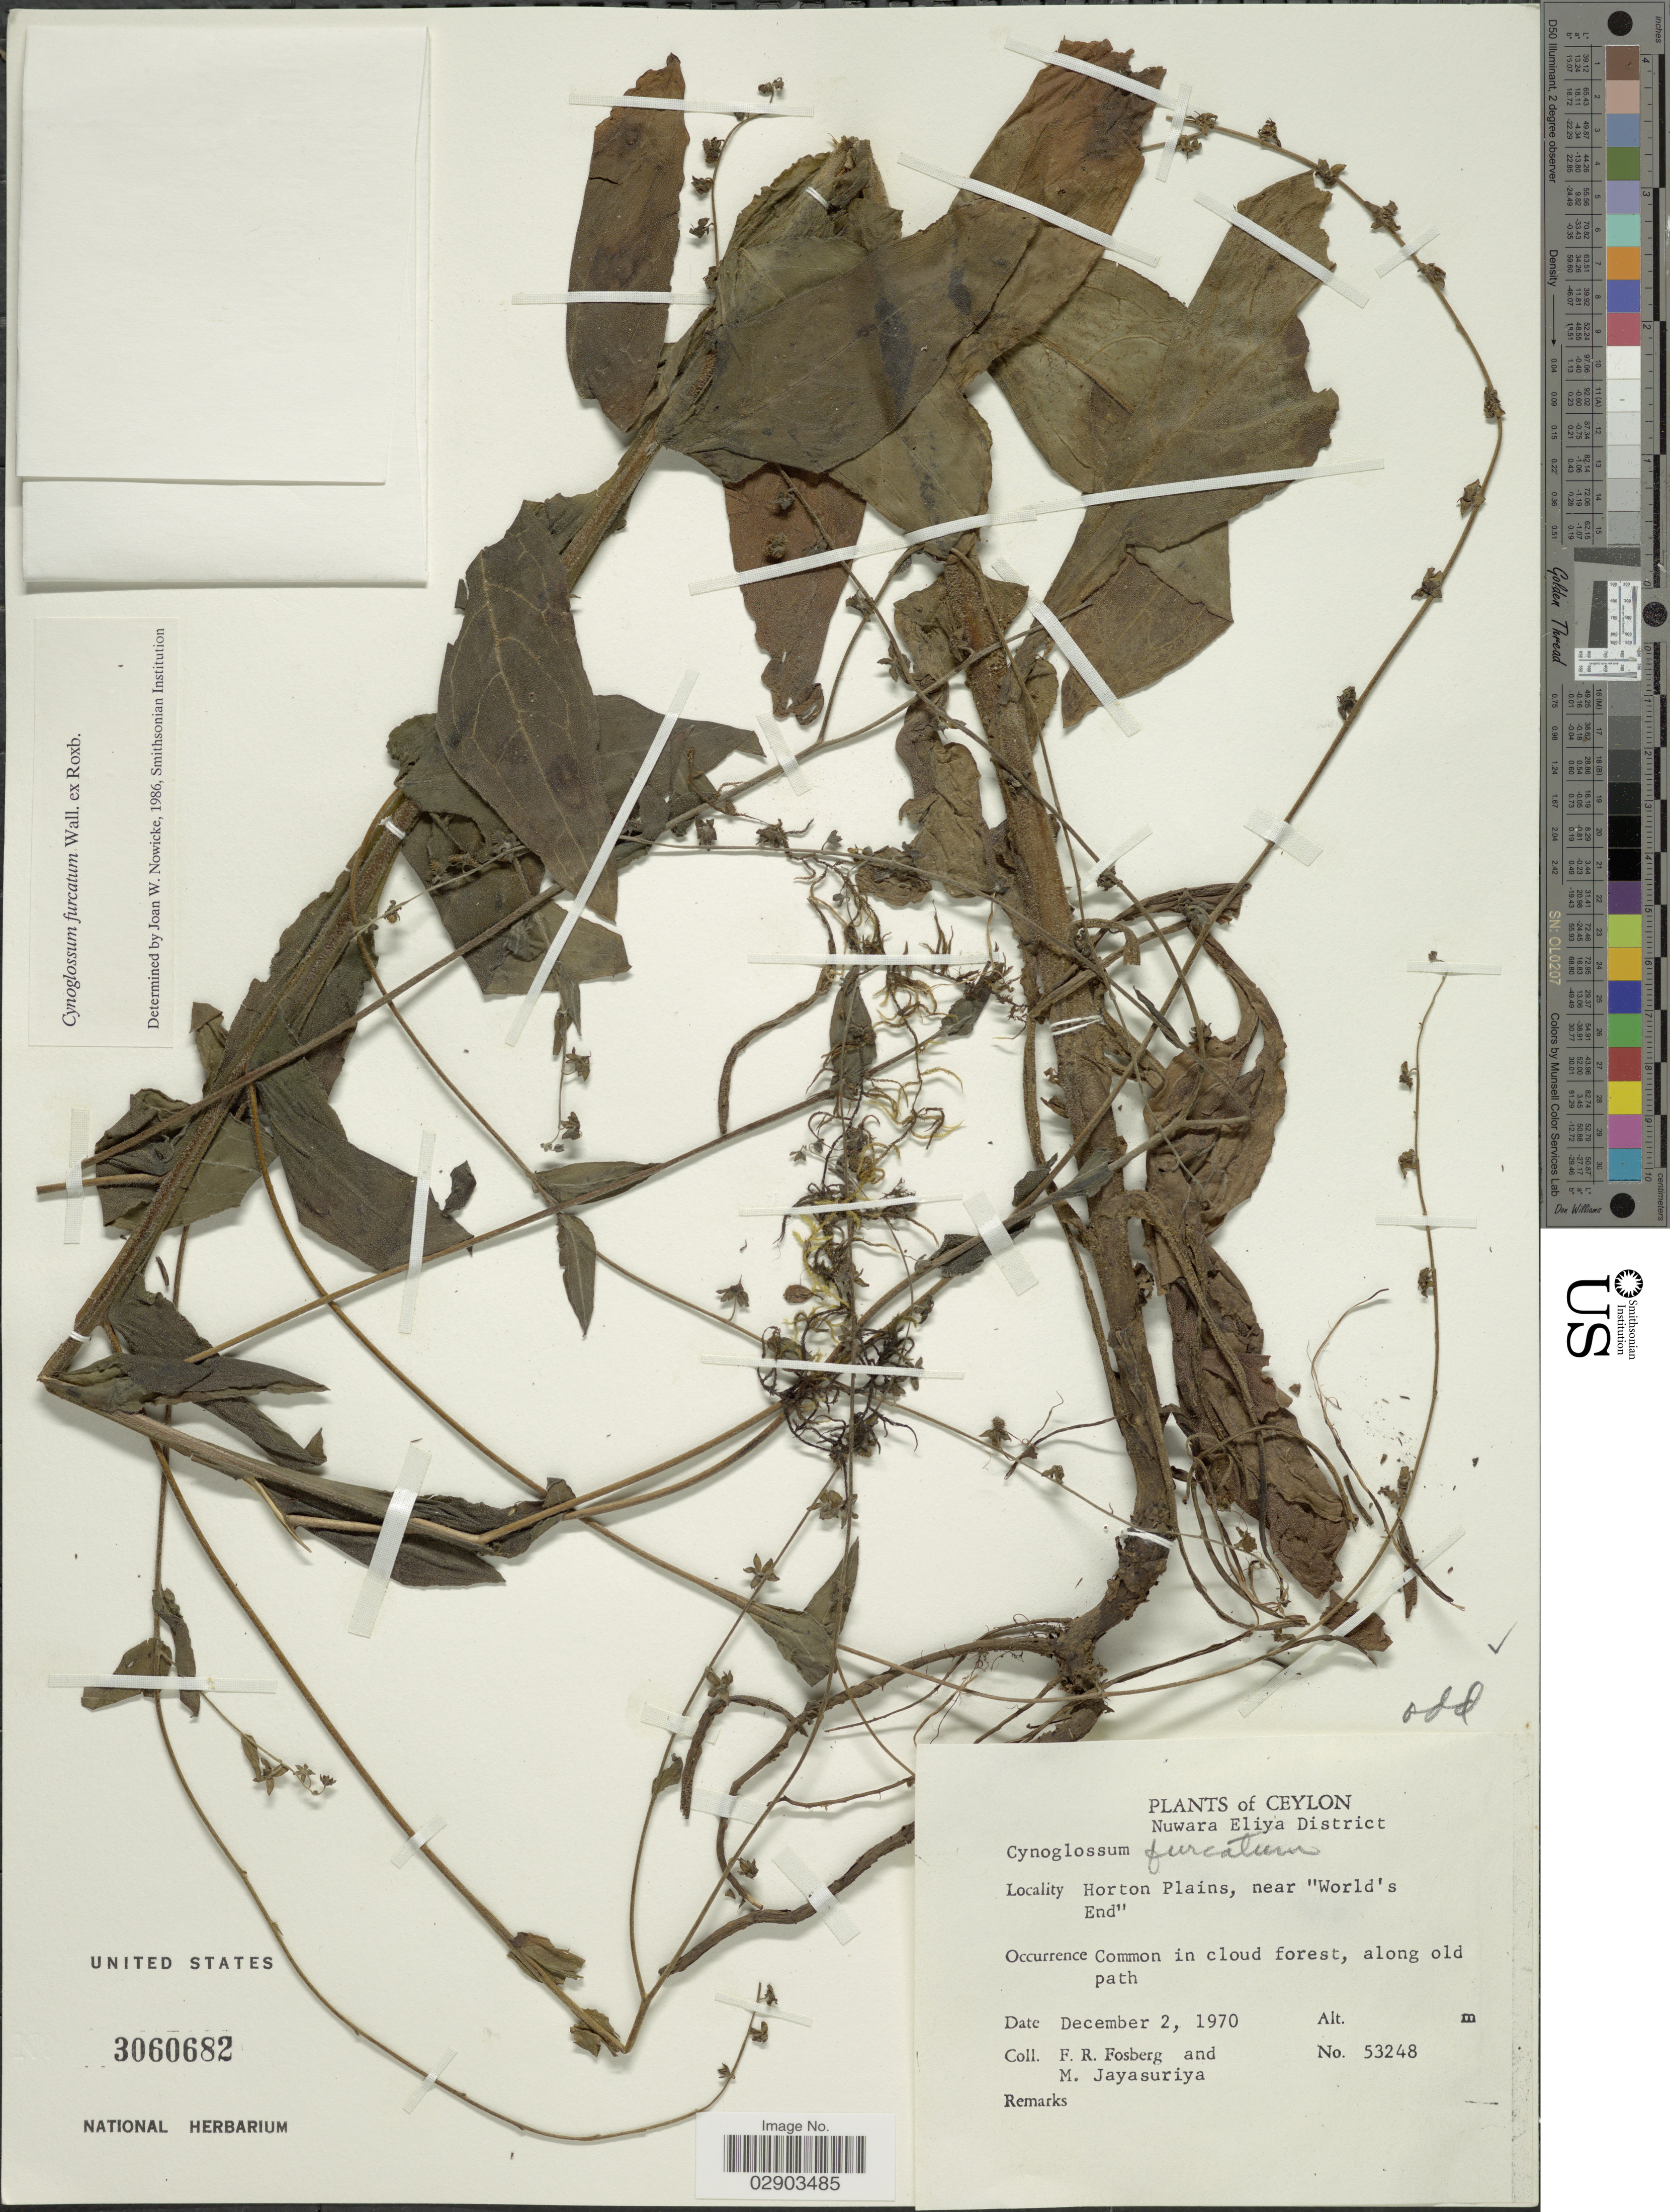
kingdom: Plantae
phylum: Tracheophyta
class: Magnoliopsida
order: Boraginales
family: Boraginaceae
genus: Cynoglossum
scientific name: Cynoglossum furcatum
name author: Wall.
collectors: F. R. Fosberg & M. Jayasuriya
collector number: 53248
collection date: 1970-12-02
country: Sri Lanka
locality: Ceylon. Nuwara Eliya District. Horton Plains, near "World's End".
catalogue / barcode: US 3060682